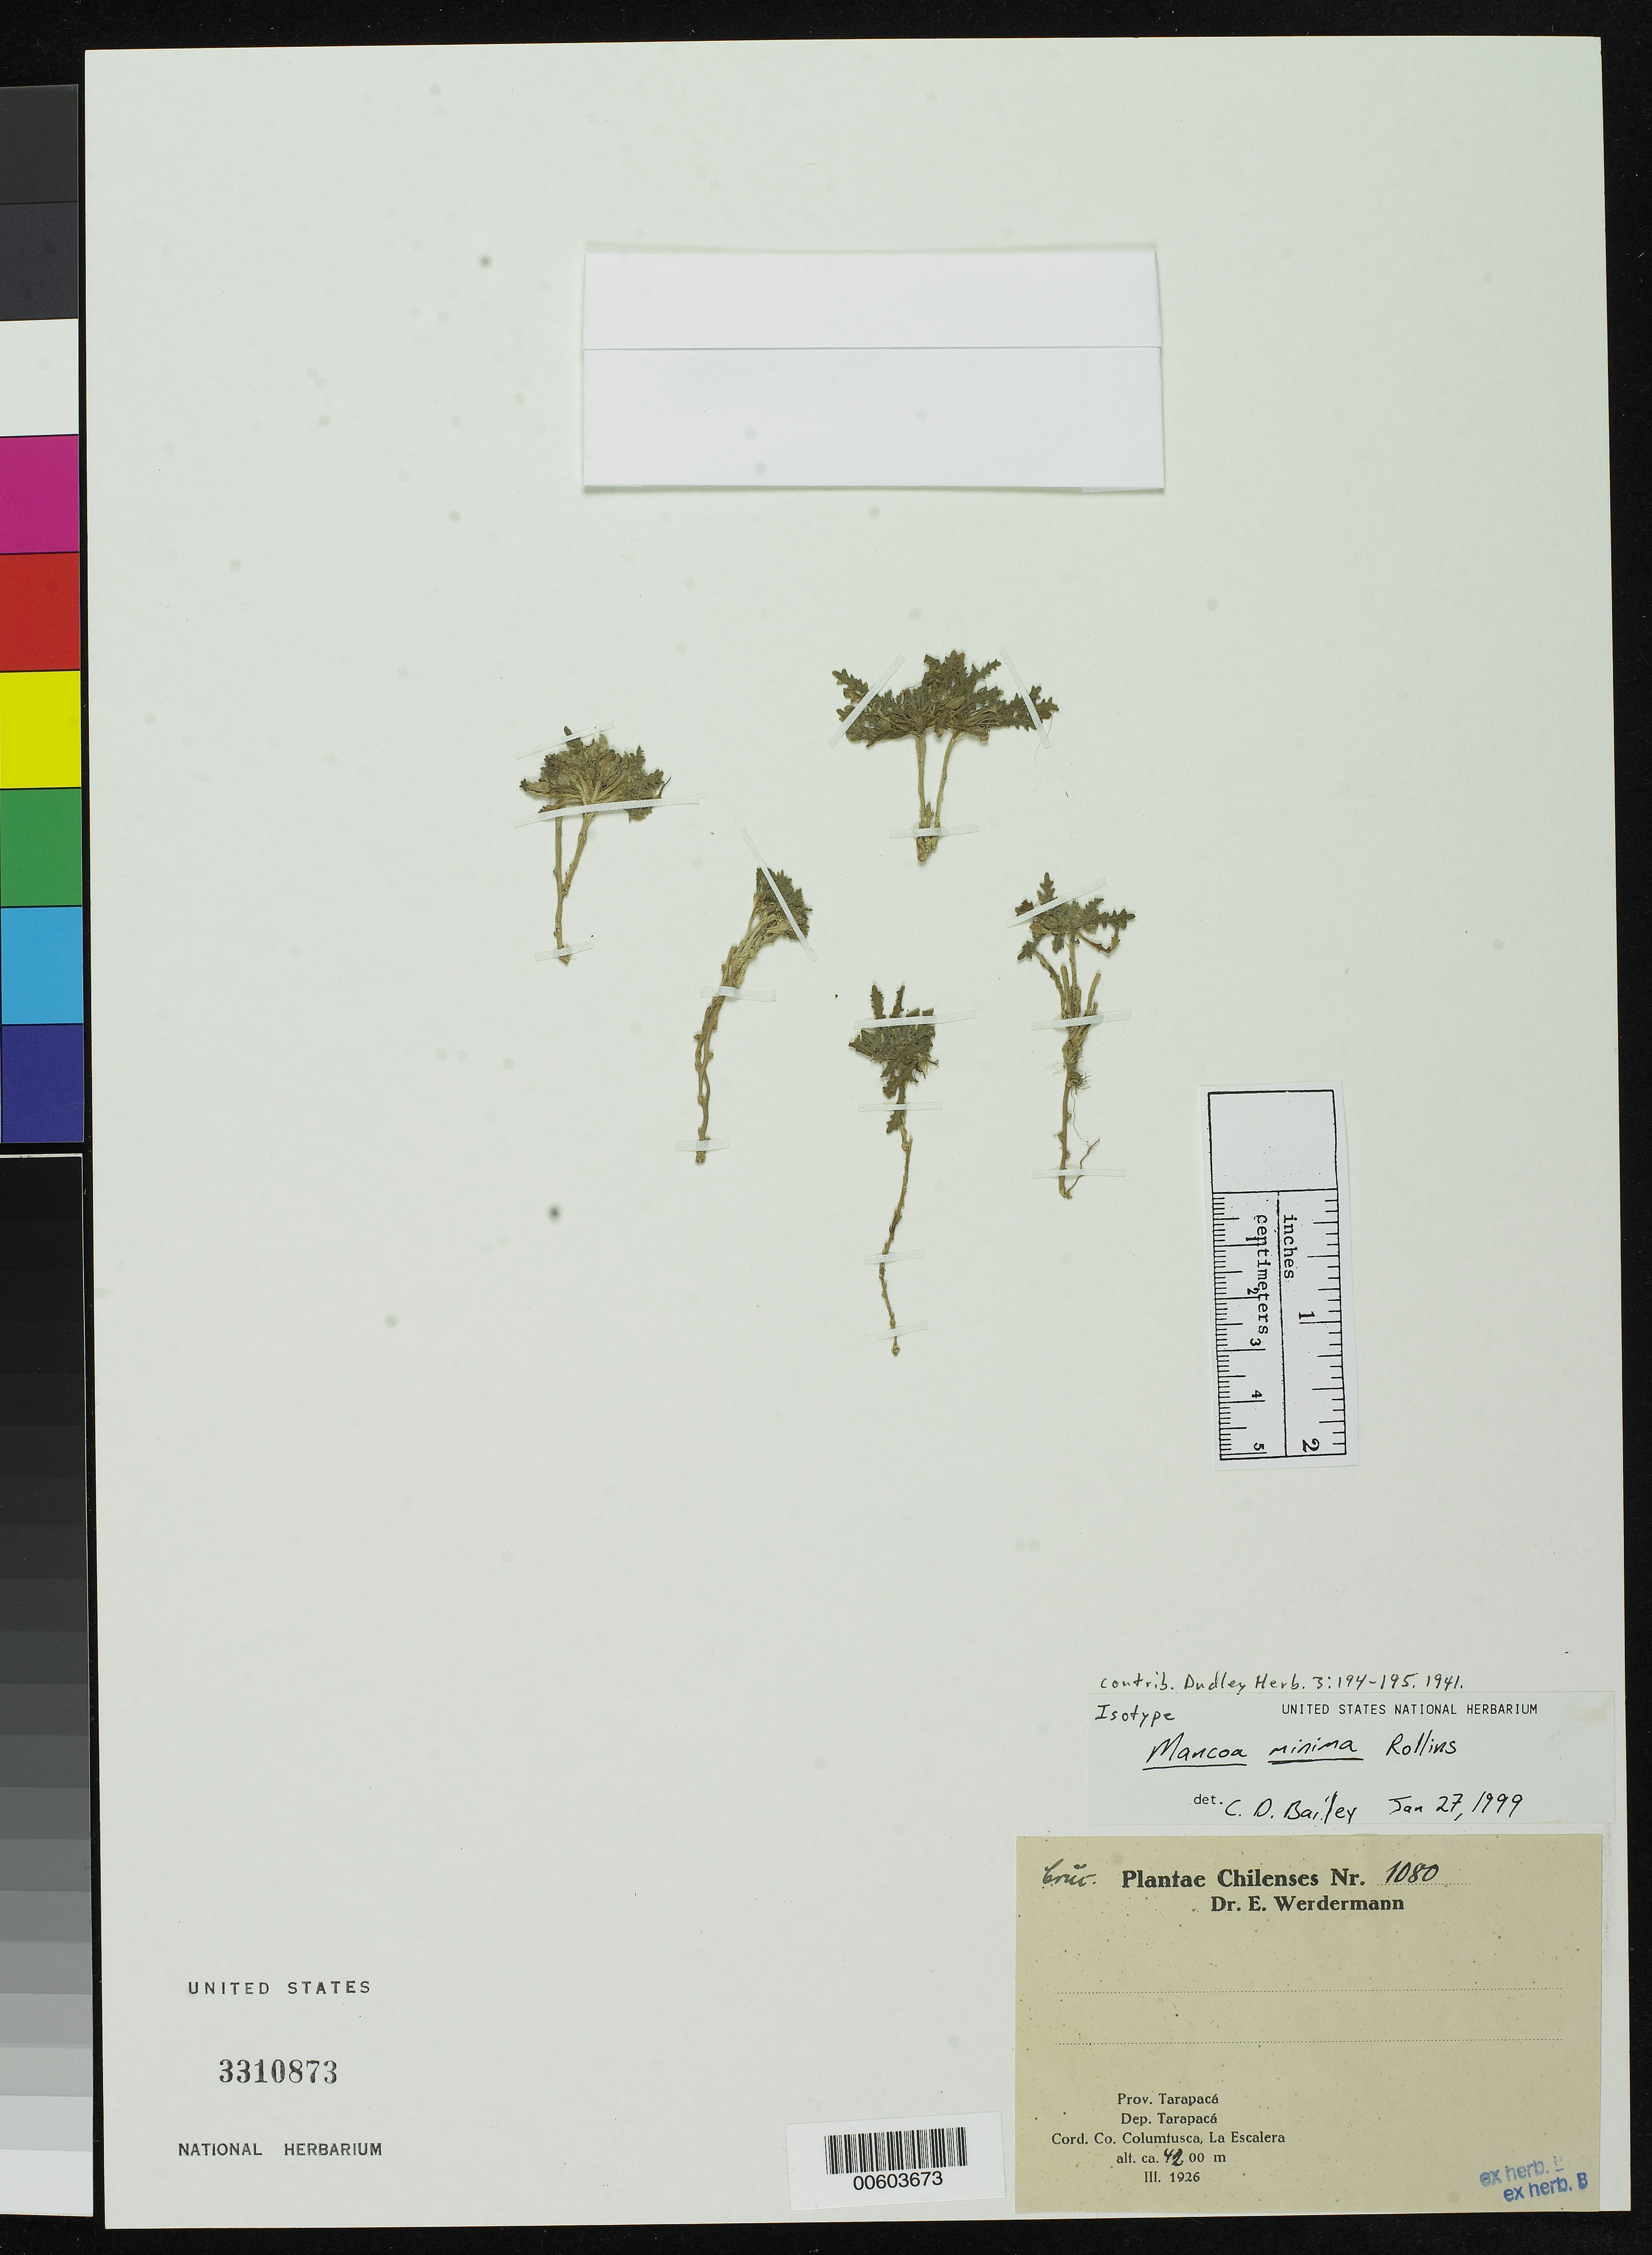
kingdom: Plantae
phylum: Tracheophyta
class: Magnoliopsida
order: Brassicales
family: Brassicaceae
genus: Mancoa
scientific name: Mancoa minima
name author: Rollins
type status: Isotype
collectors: E. Werdermann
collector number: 1080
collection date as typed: Mar 1926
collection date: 1926-03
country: Chile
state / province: Tarapacá (I)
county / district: Tarapacá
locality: Cord. Co. Columtusca, La Escalera.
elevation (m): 4200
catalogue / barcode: US 3310873